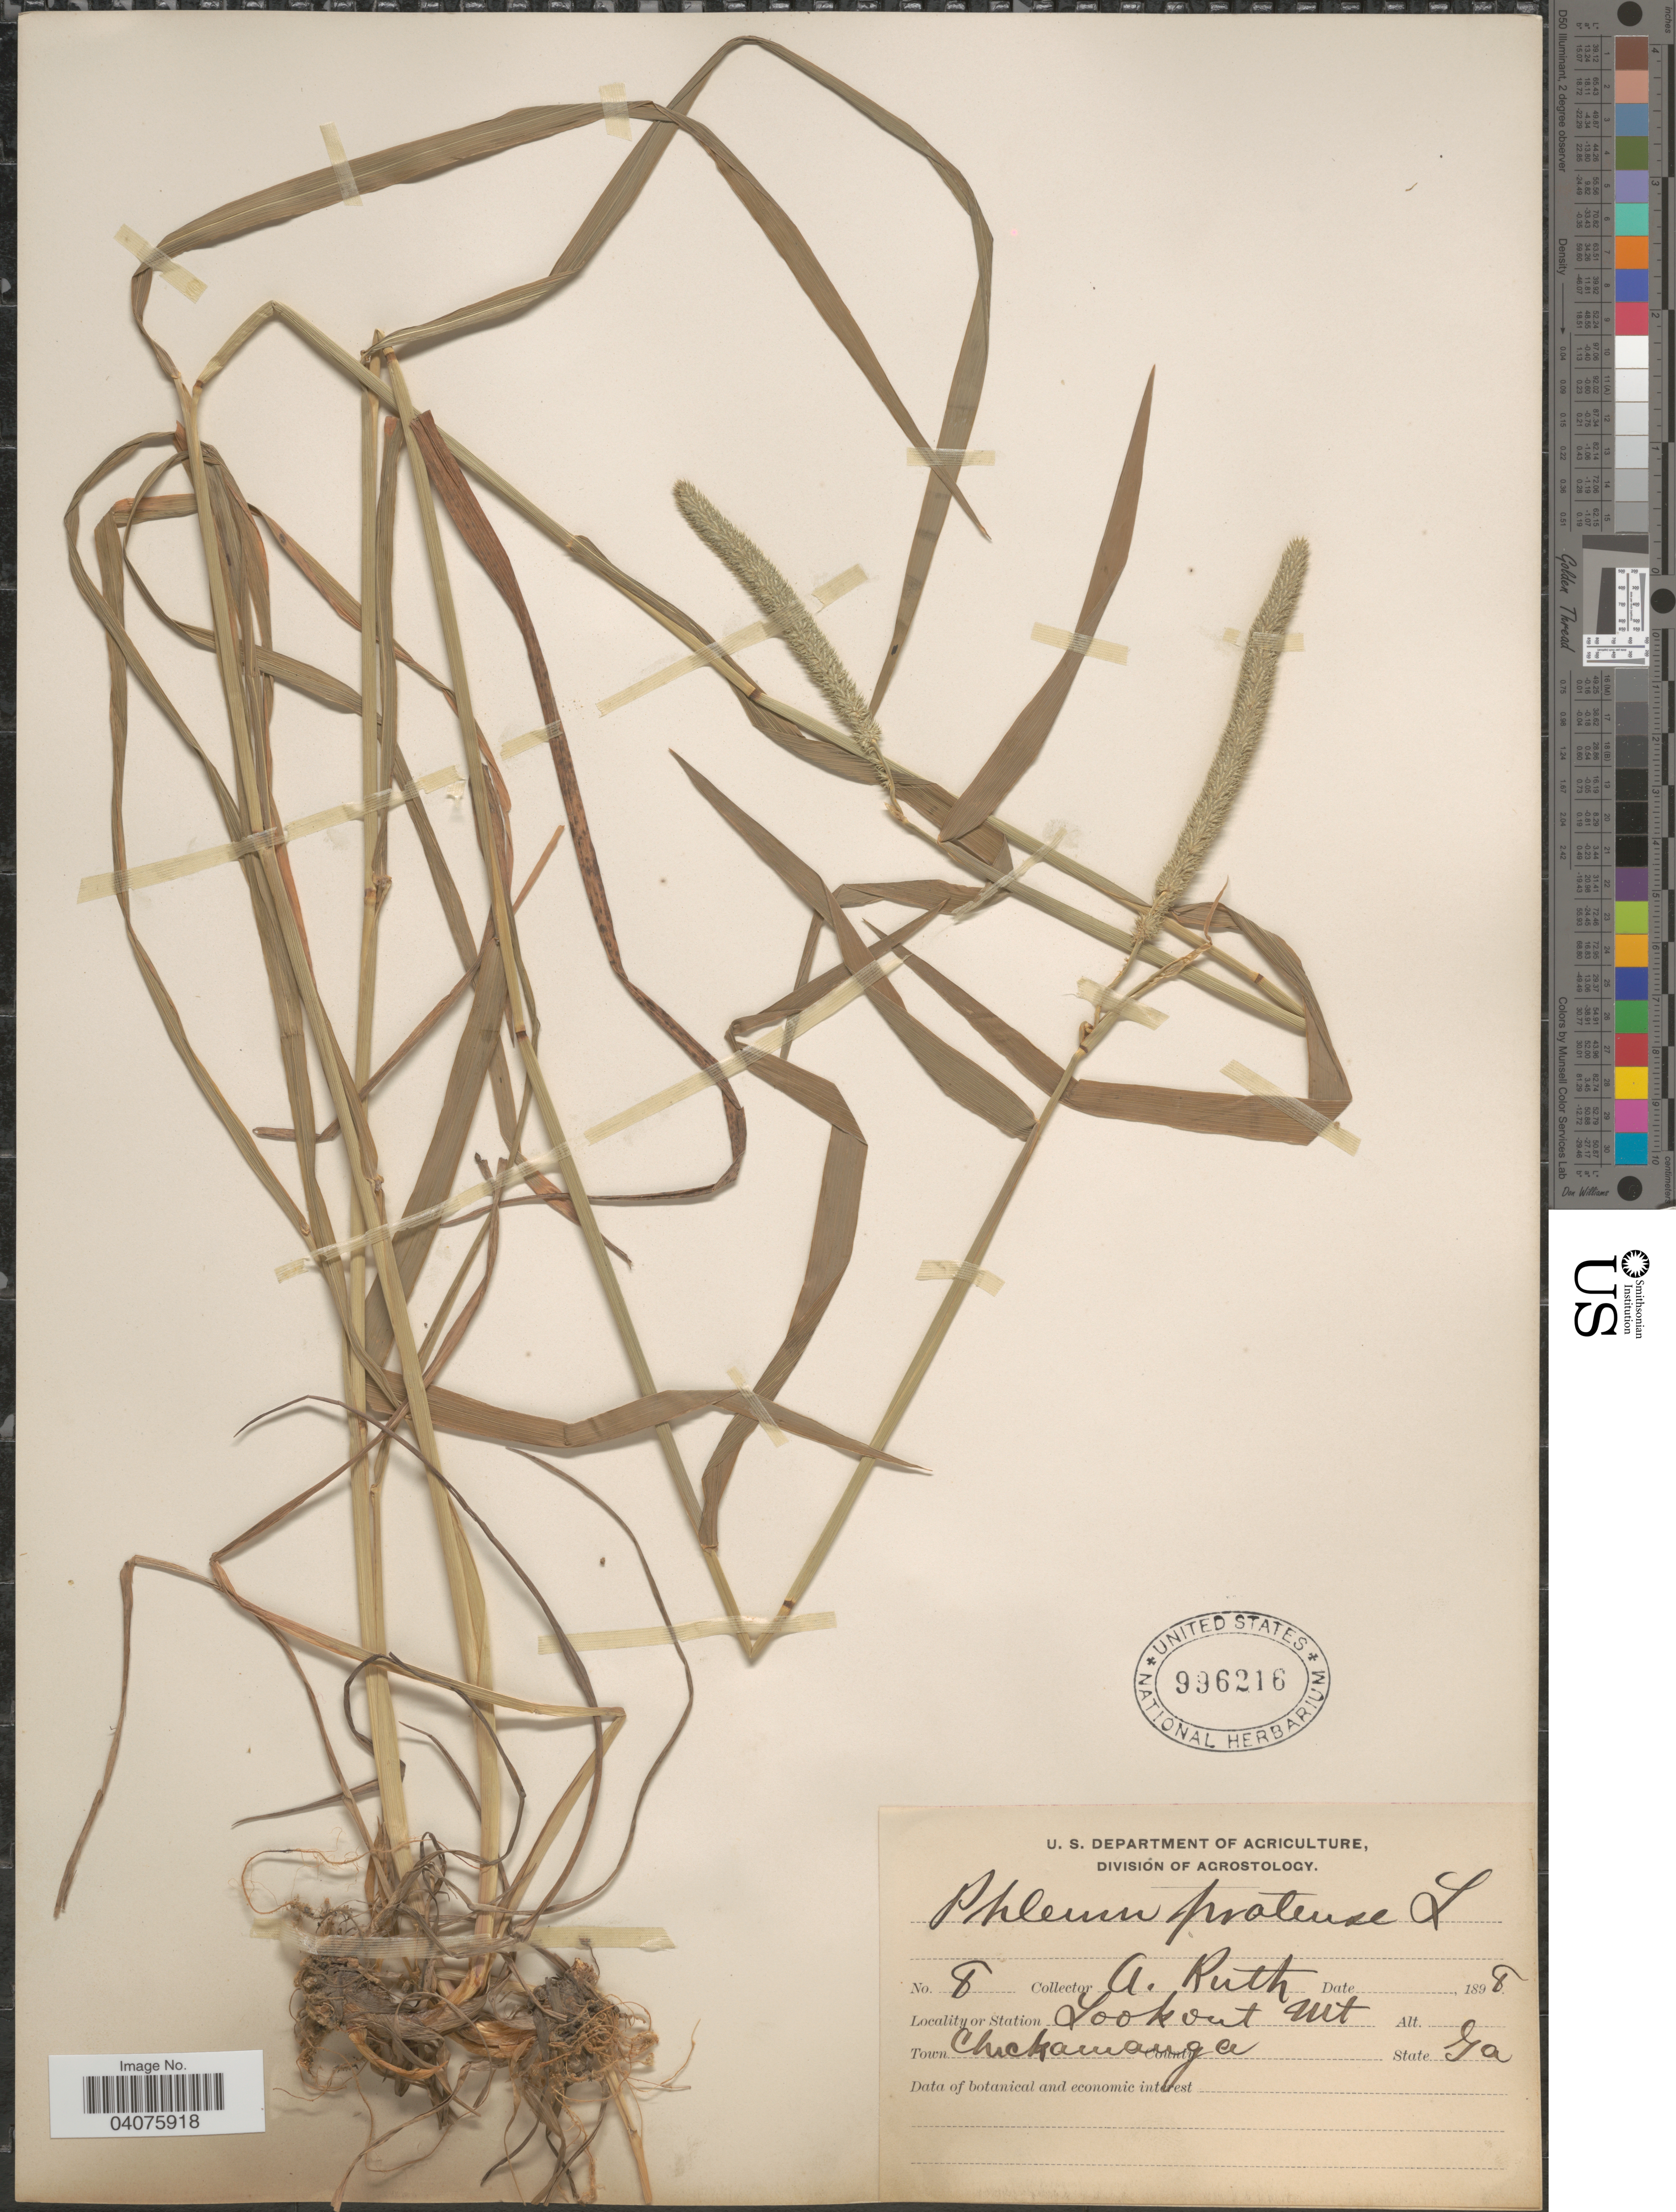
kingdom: Plantae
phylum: Tracheophyta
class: Liliopsida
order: Poales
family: Poaceae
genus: Phleum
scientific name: Phleum pratense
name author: L.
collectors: A. Ruth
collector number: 8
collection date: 1898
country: United States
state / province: Georgia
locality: Lookout Mt. Town Chickamauga.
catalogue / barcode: US 996216